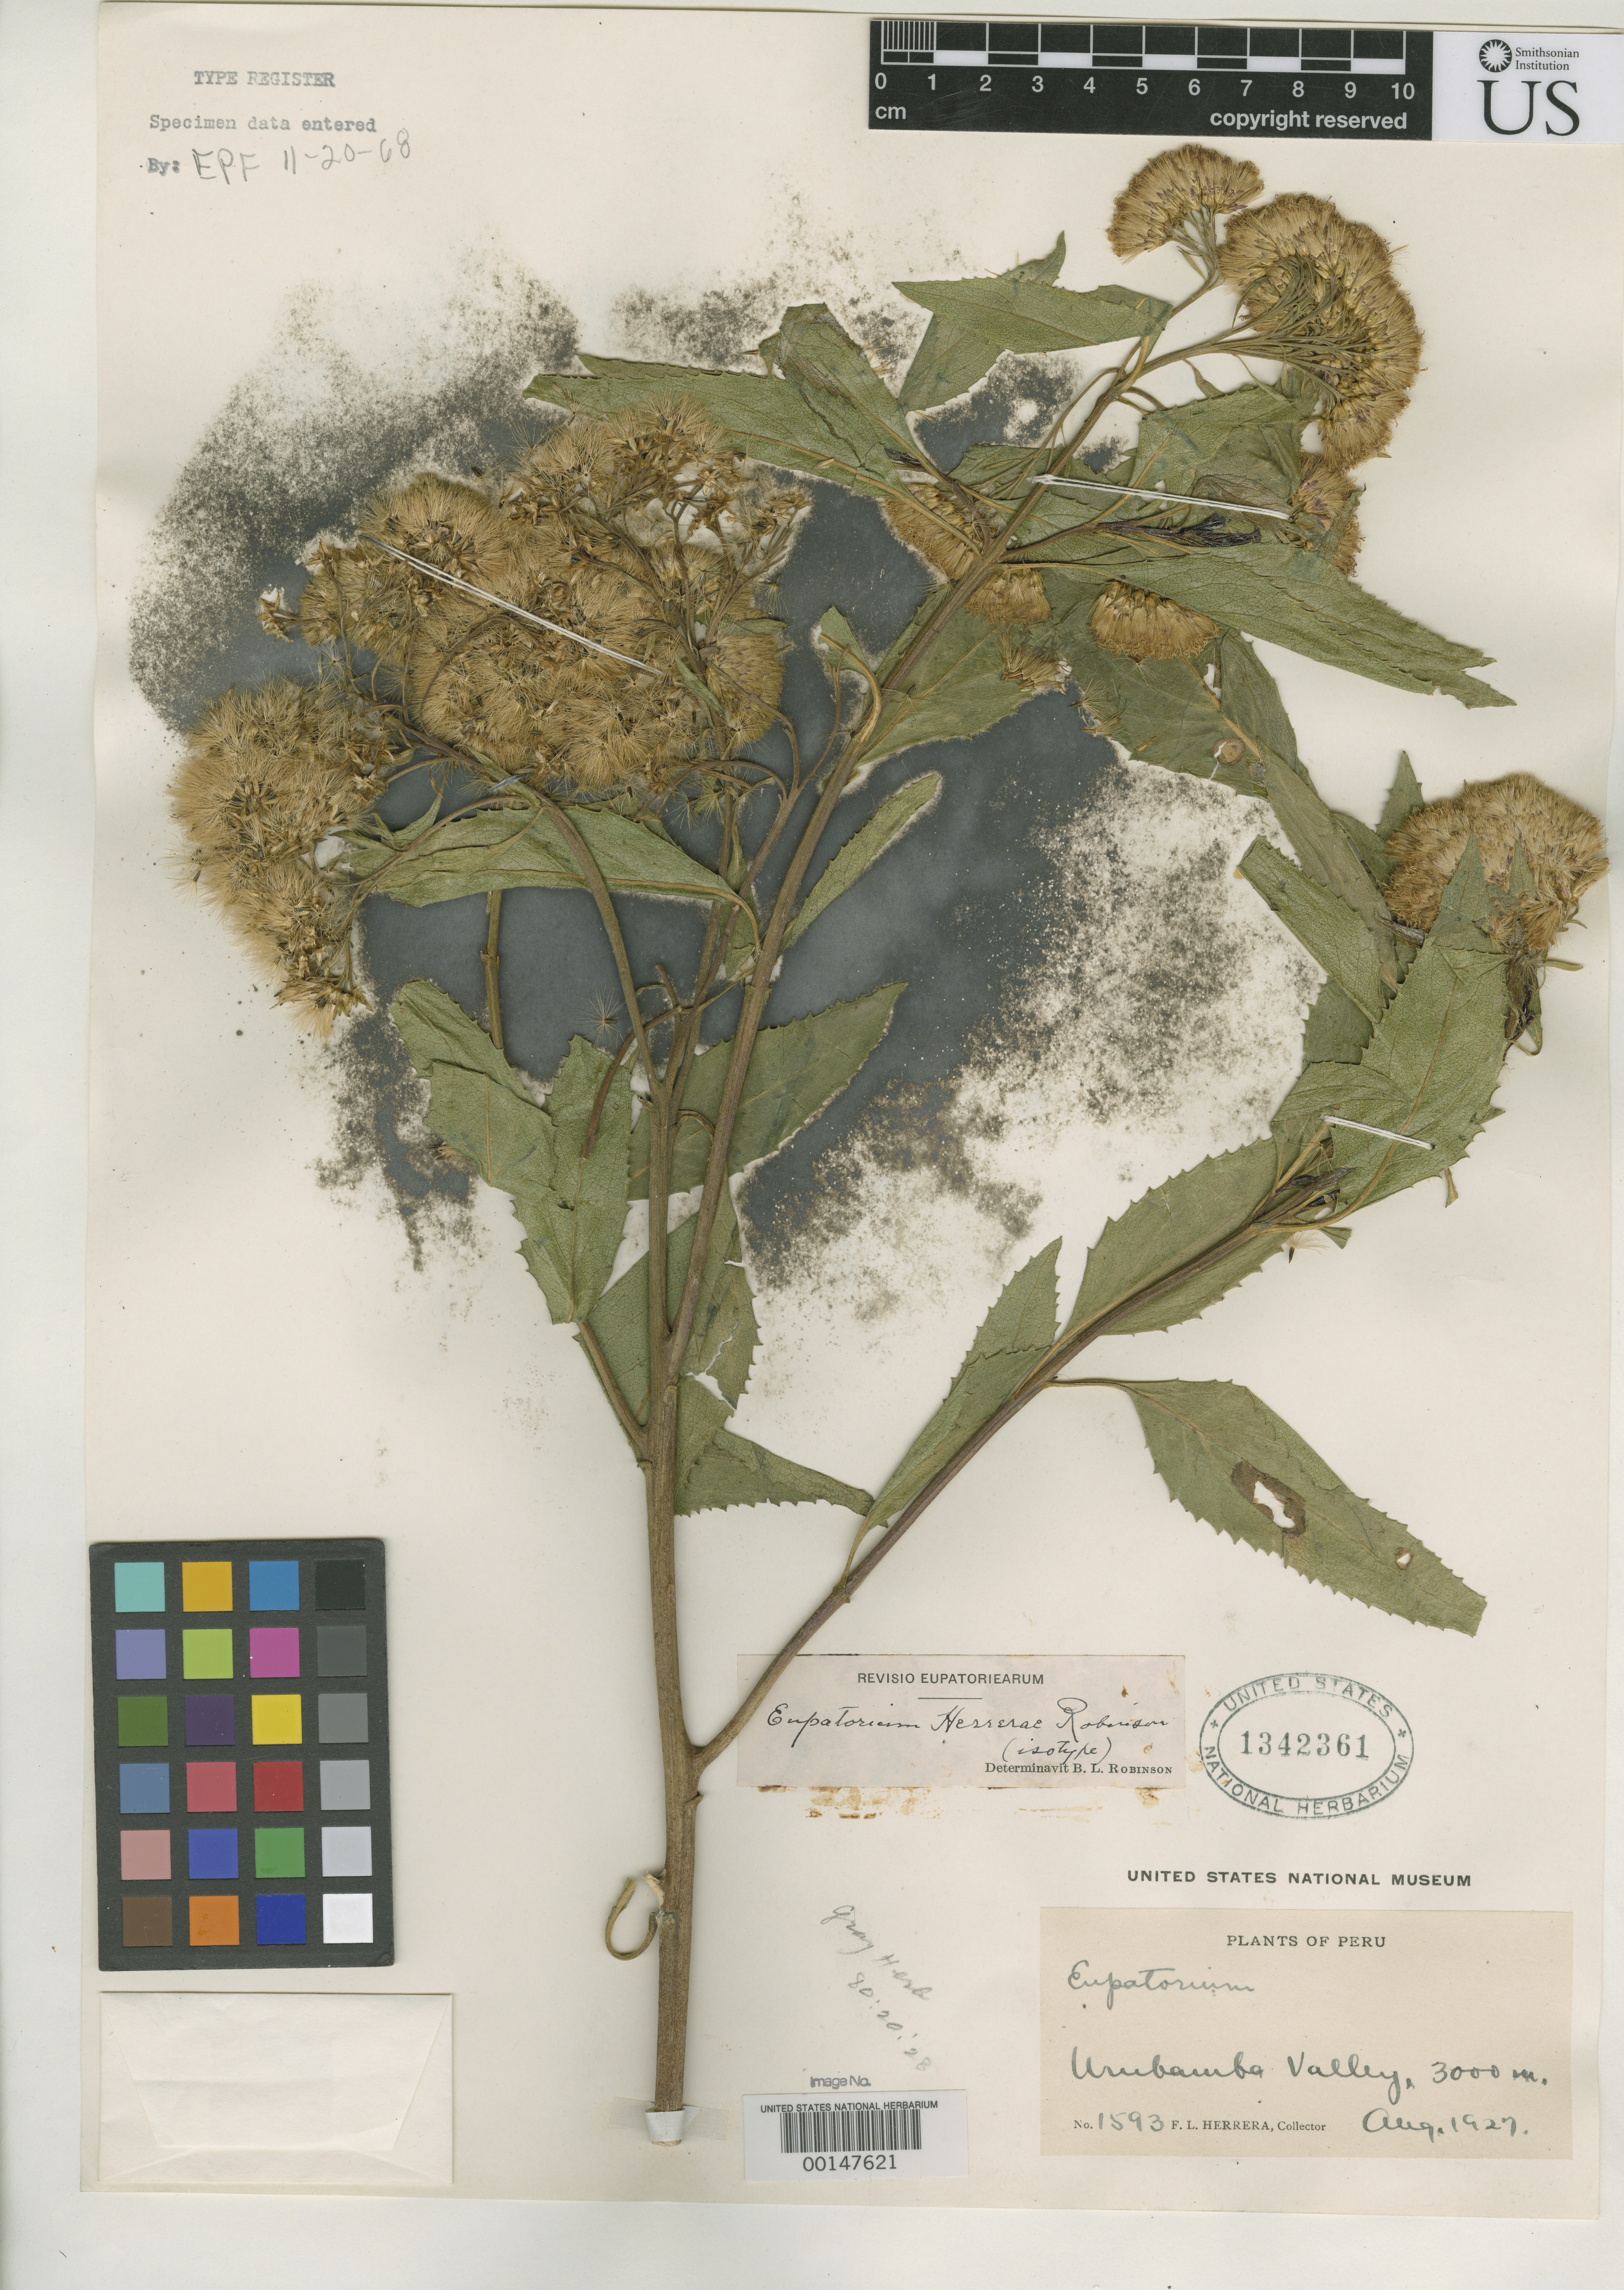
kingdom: Plantae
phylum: Tracheophyta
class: Magnoliopsida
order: Asterales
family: Asteraceae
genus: Eupatorium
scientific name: Eupatorium herrerae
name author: B.L. Rob.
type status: Isotype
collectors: F. L. Herrera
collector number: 1593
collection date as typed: Aug 1927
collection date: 1927-08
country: Peru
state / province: Cusco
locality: Urubamba Valley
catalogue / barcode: US 1342361